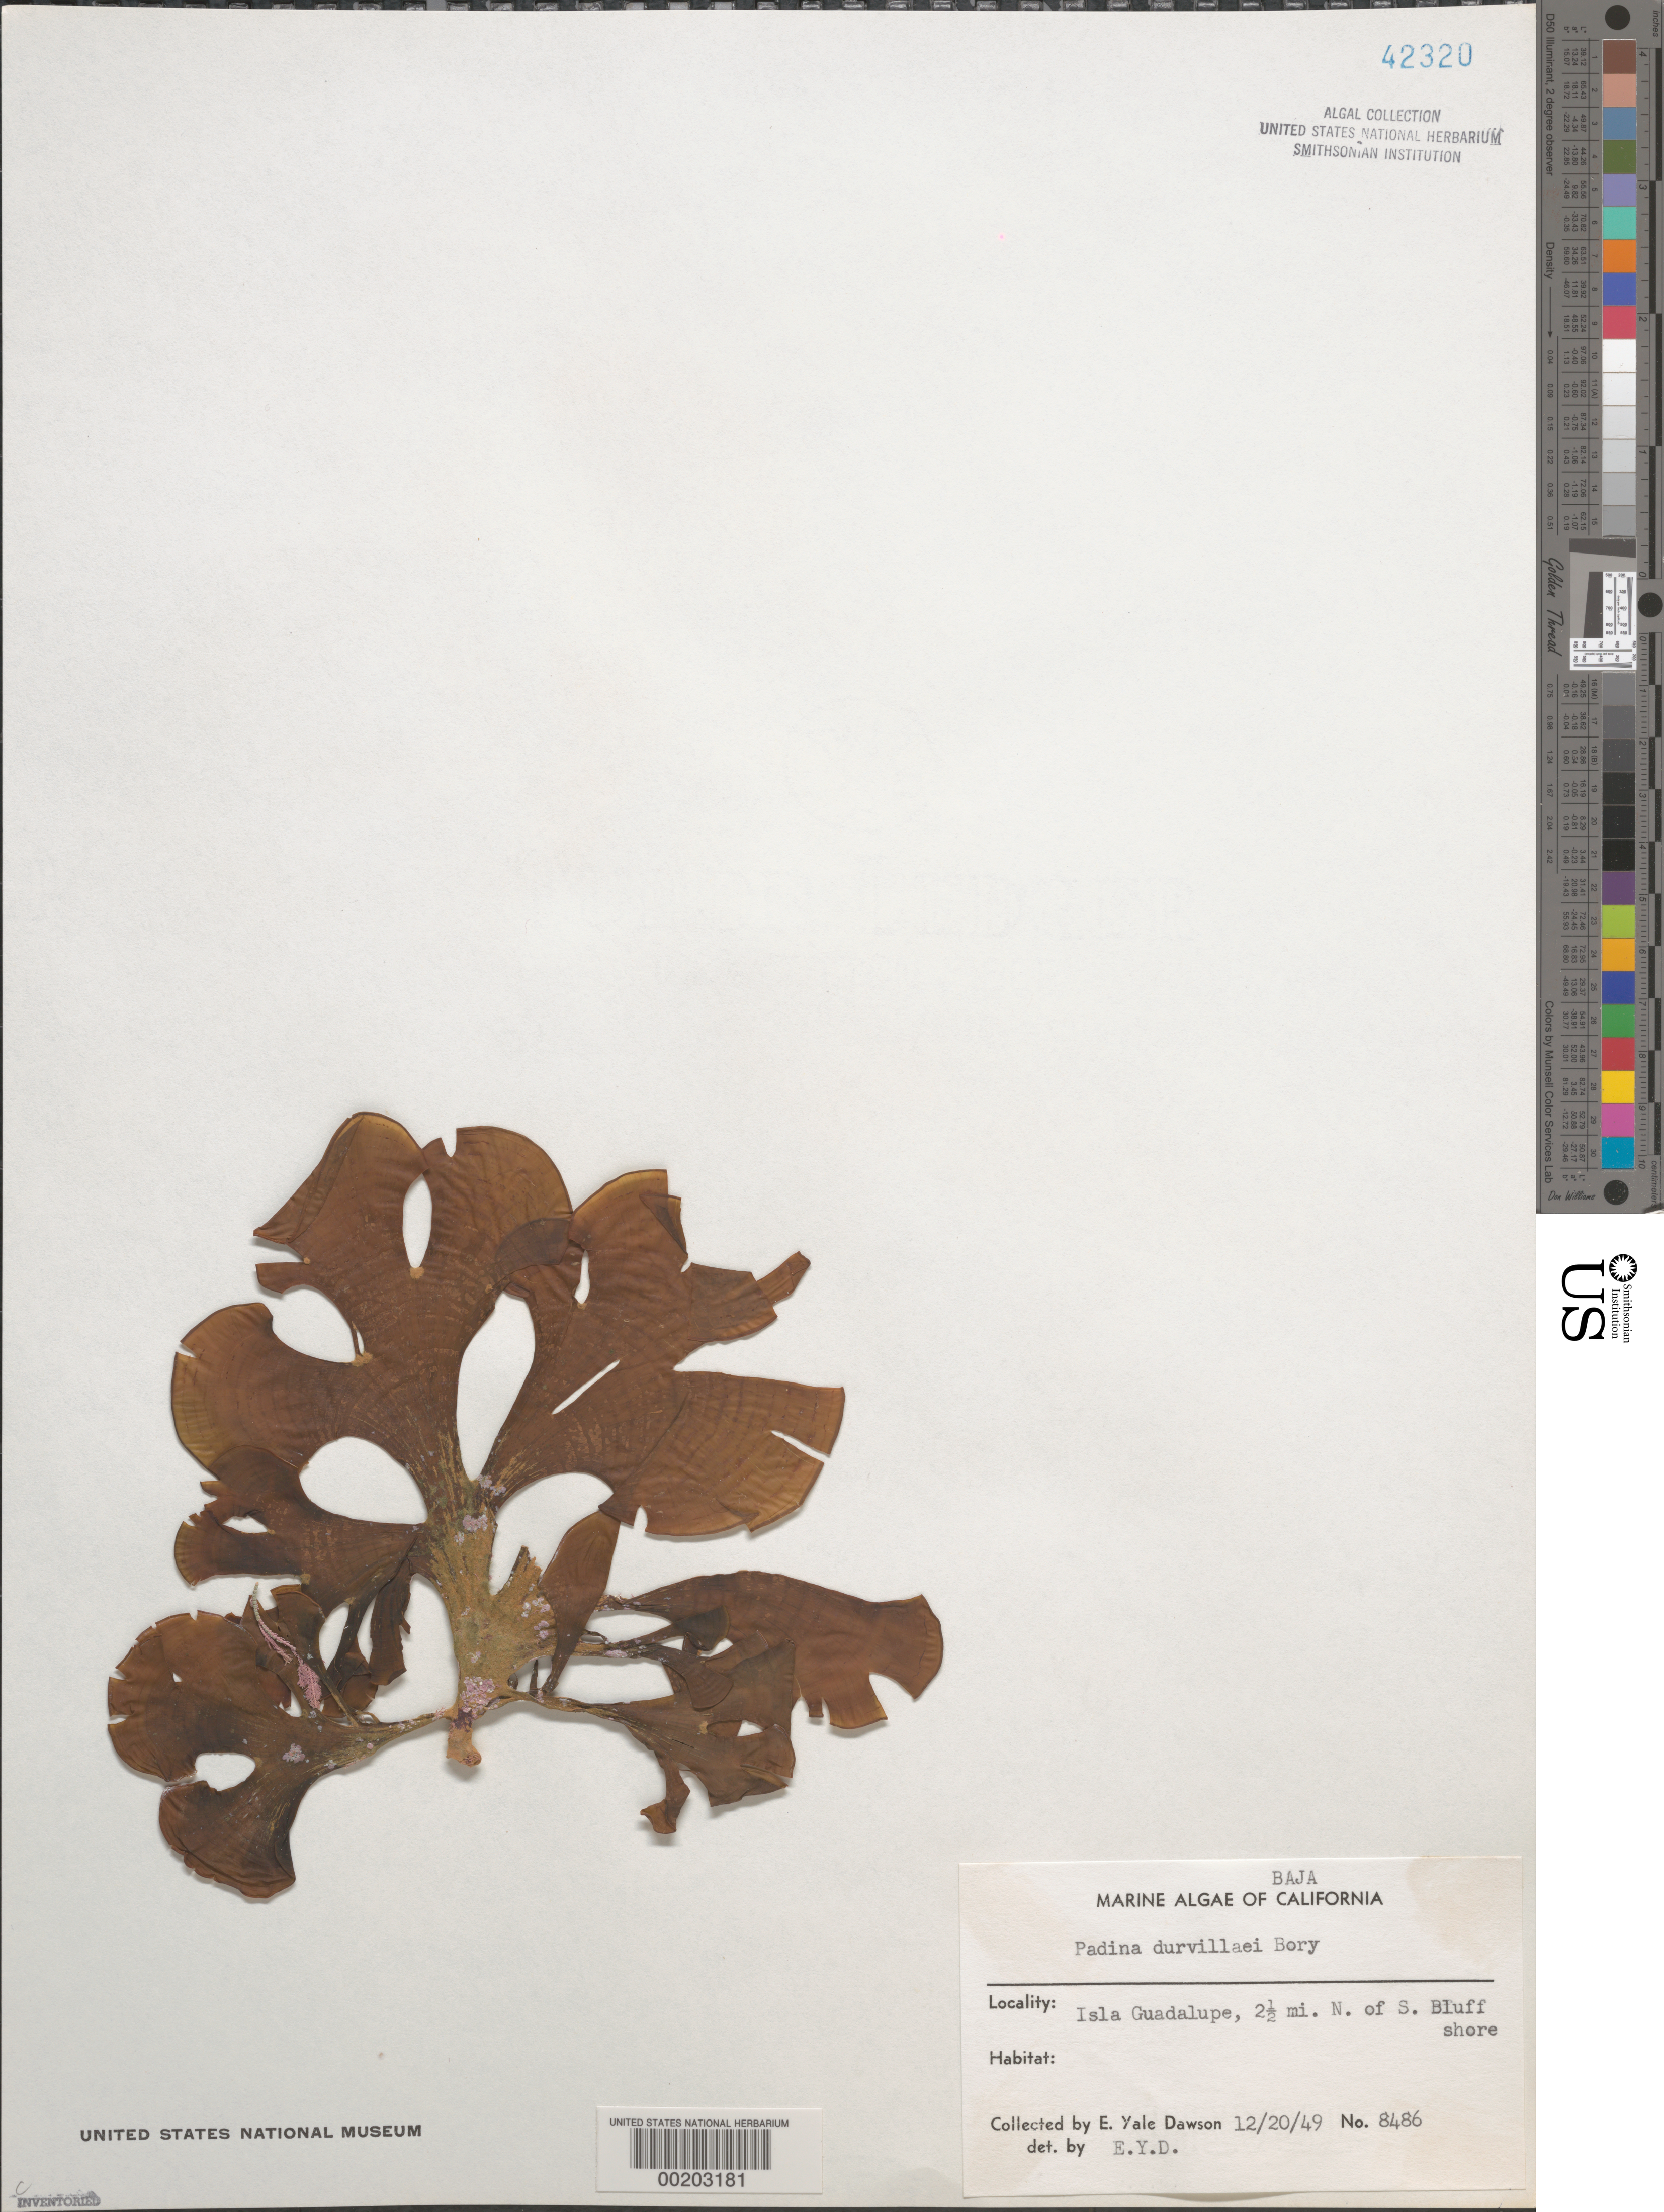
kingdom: Chromista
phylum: Ochrophyta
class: Phaeophyceae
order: Dictyotales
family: Dictyotaceae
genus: Padina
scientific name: Padina durvillaei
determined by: Dawson, E. Y.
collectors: E. Y. Dawson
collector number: EYD 8486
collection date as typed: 20 Dec 1949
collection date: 1949-12-20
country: Mexico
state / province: Baja California Norte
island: Isla Guadalupe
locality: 2.5 miles north of South Bluff shore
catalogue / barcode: US 42320